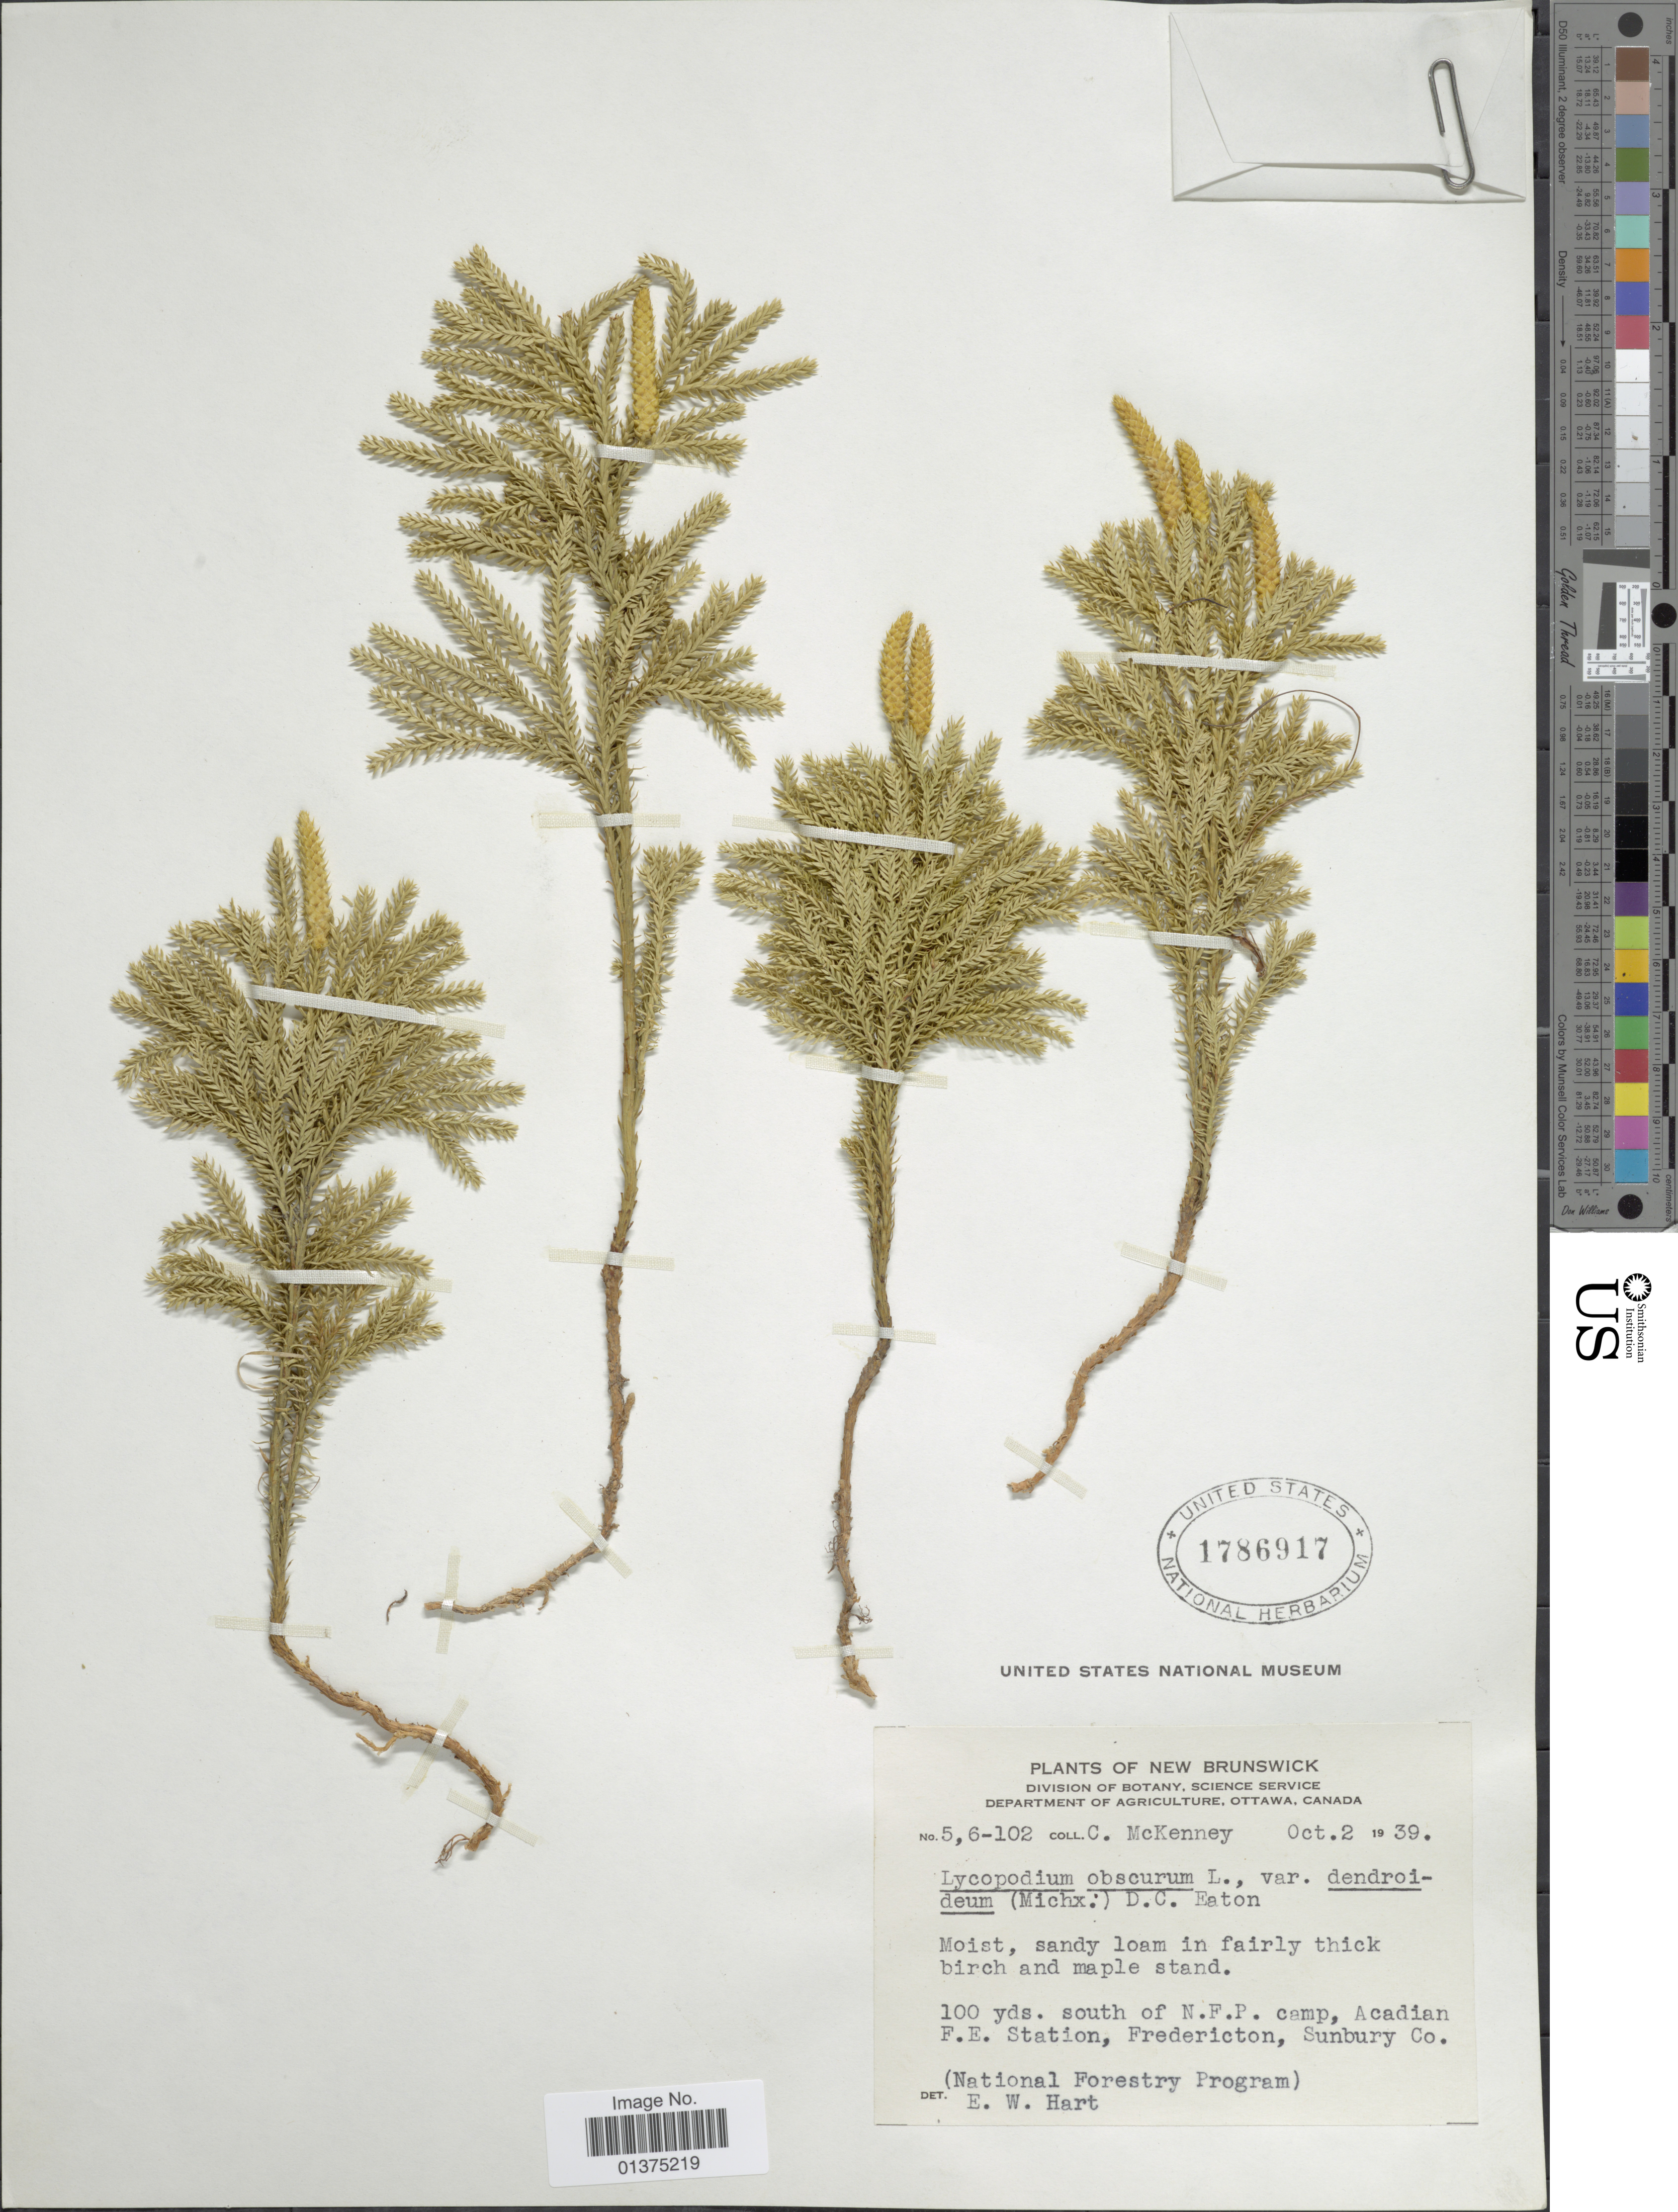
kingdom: Plantae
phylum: Tracheophyta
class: Lycopodiopsida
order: Lycopodiales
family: Lycopodiaceae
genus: Dendrolycopodium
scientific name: Dendrolycopodium dendroideum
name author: (Michx.) A. Haines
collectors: C. McKenney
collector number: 5,6-102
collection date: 1939-10-02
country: Canada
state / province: New Brunswick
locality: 100 yds south of N.F.P. camp, Acadian F.E. Station, Frederiction, Sunbury Co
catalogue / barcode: US 1786917